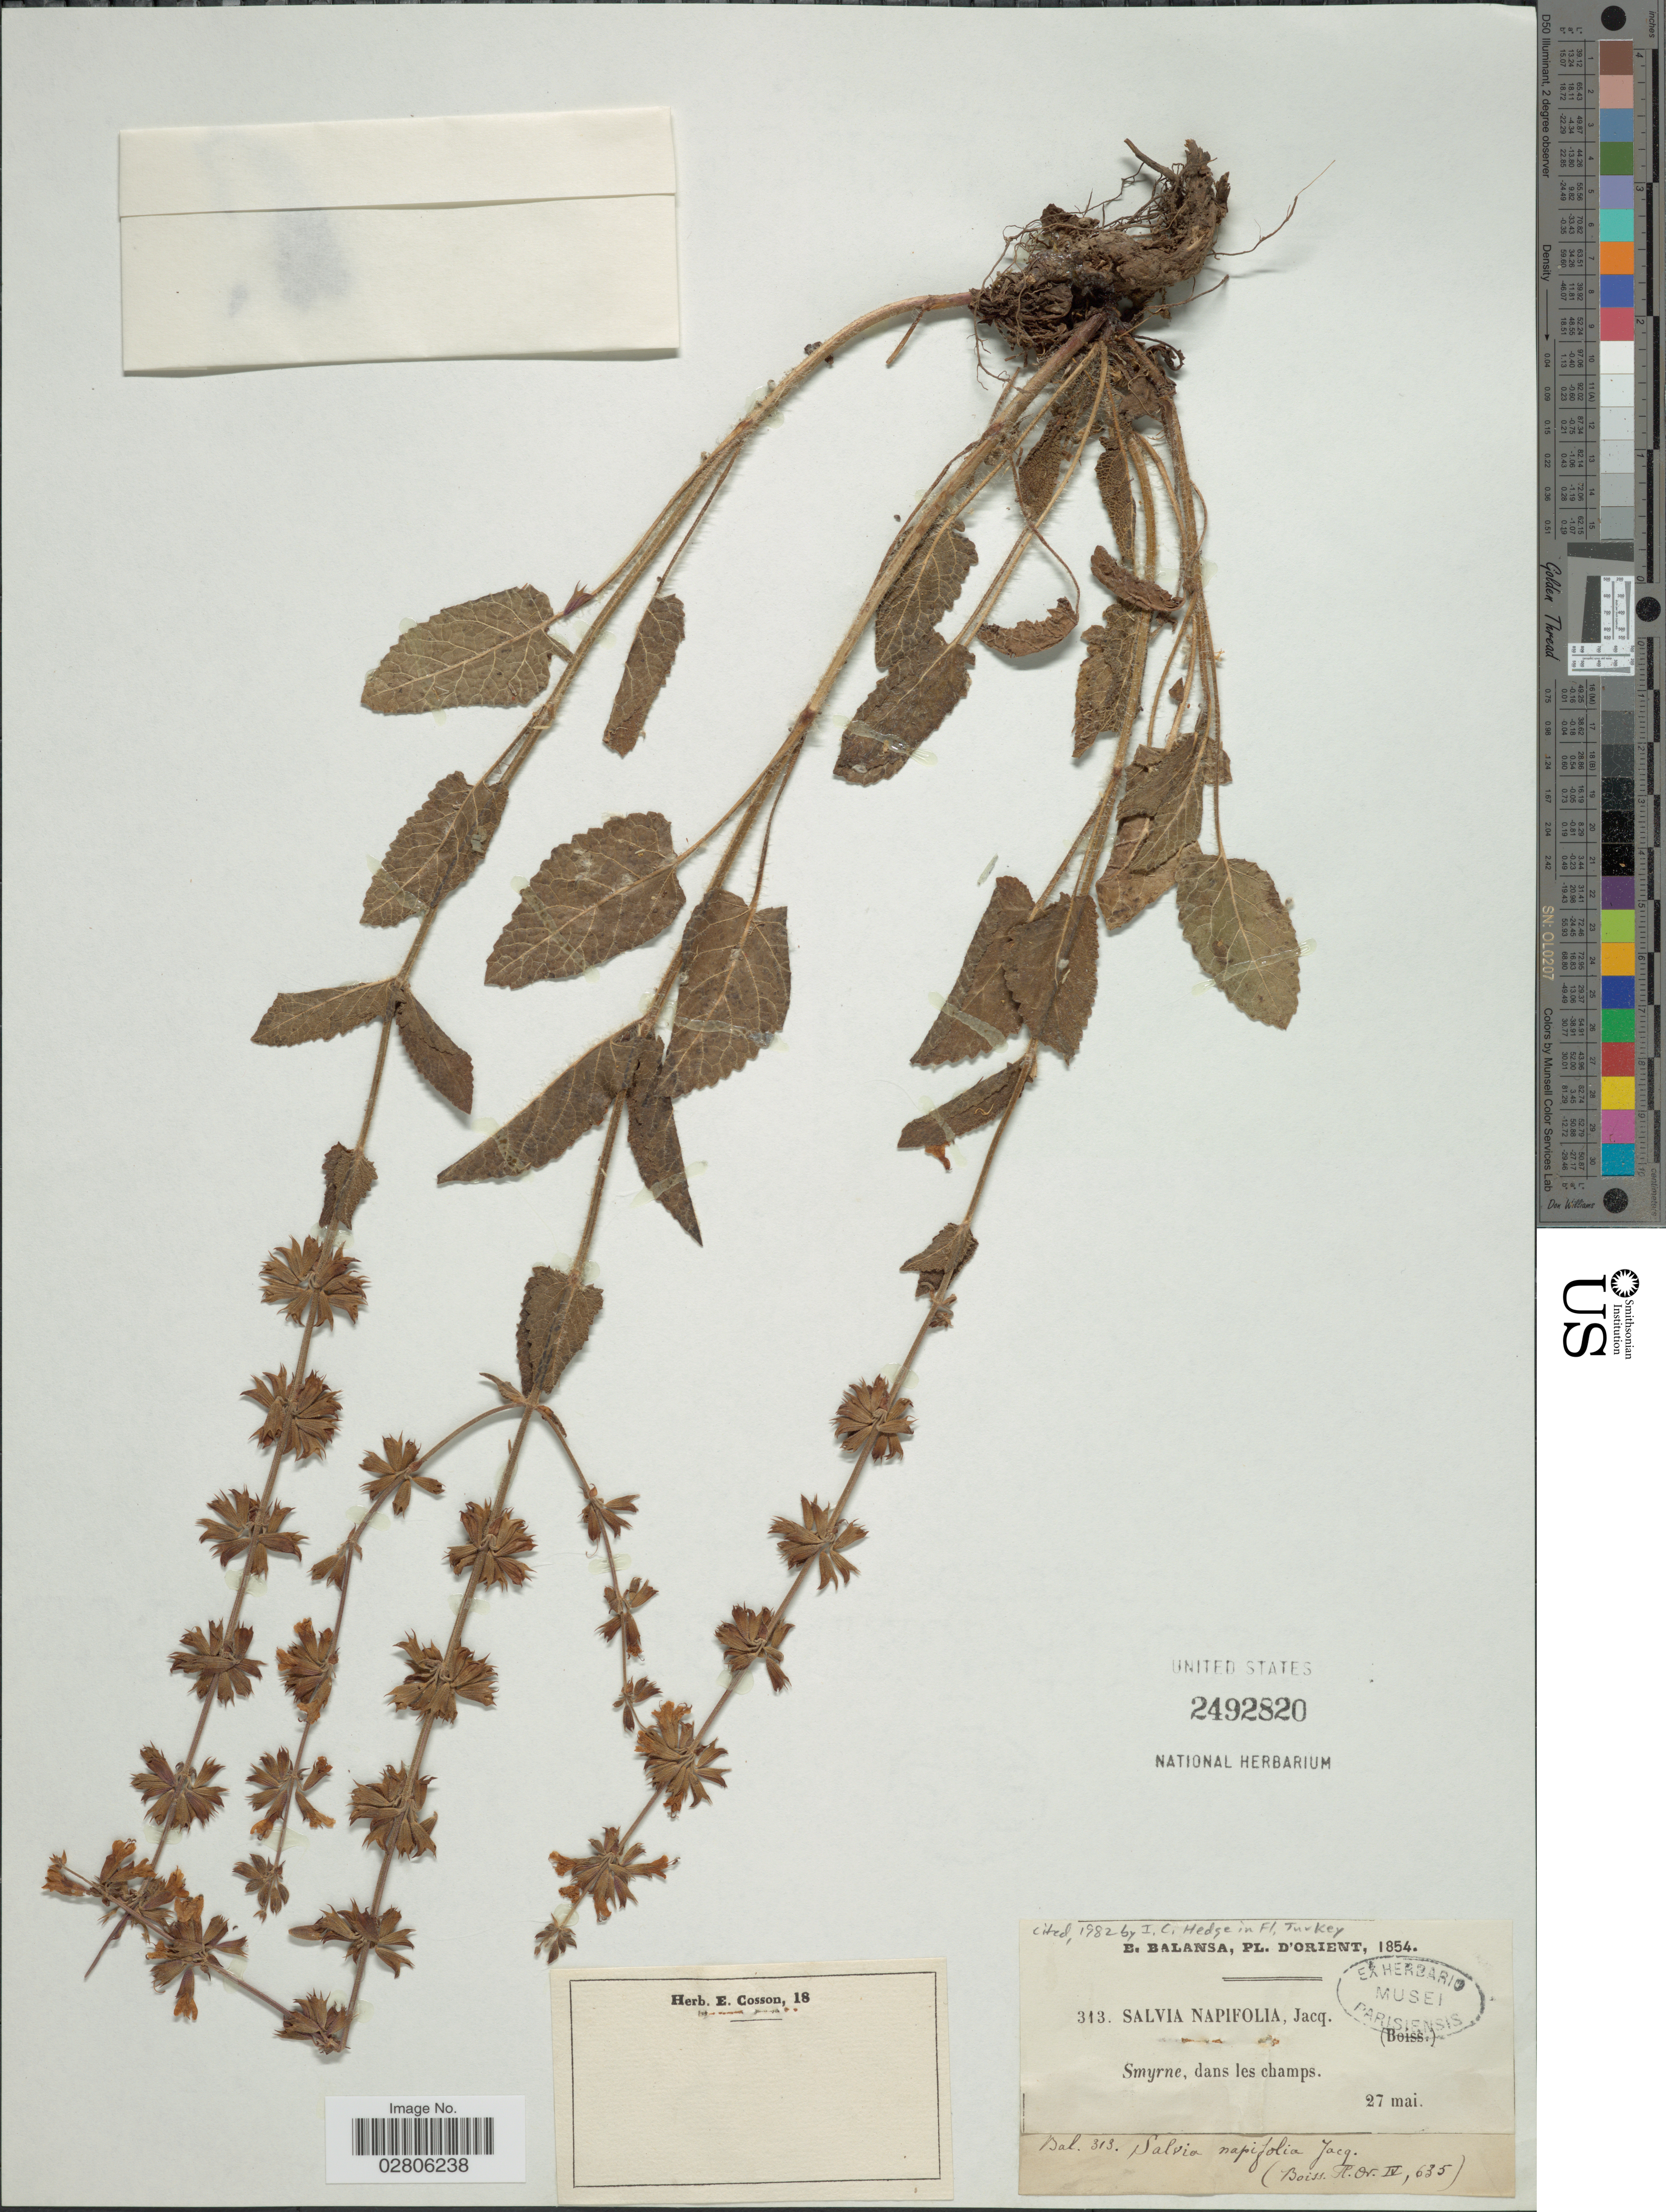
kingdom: Plantae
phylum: Tracheophyta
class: Magnoliopsida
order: Lamiales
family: Lamiaceae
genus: Salvia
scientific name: Salvia napifolia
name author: Jacq.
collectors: B. Balansa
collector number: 313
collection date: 1854-05-27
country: Turkey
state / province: Izmir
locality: D'Orient, Smyrne, dans les champs.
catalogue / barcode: US 2492820